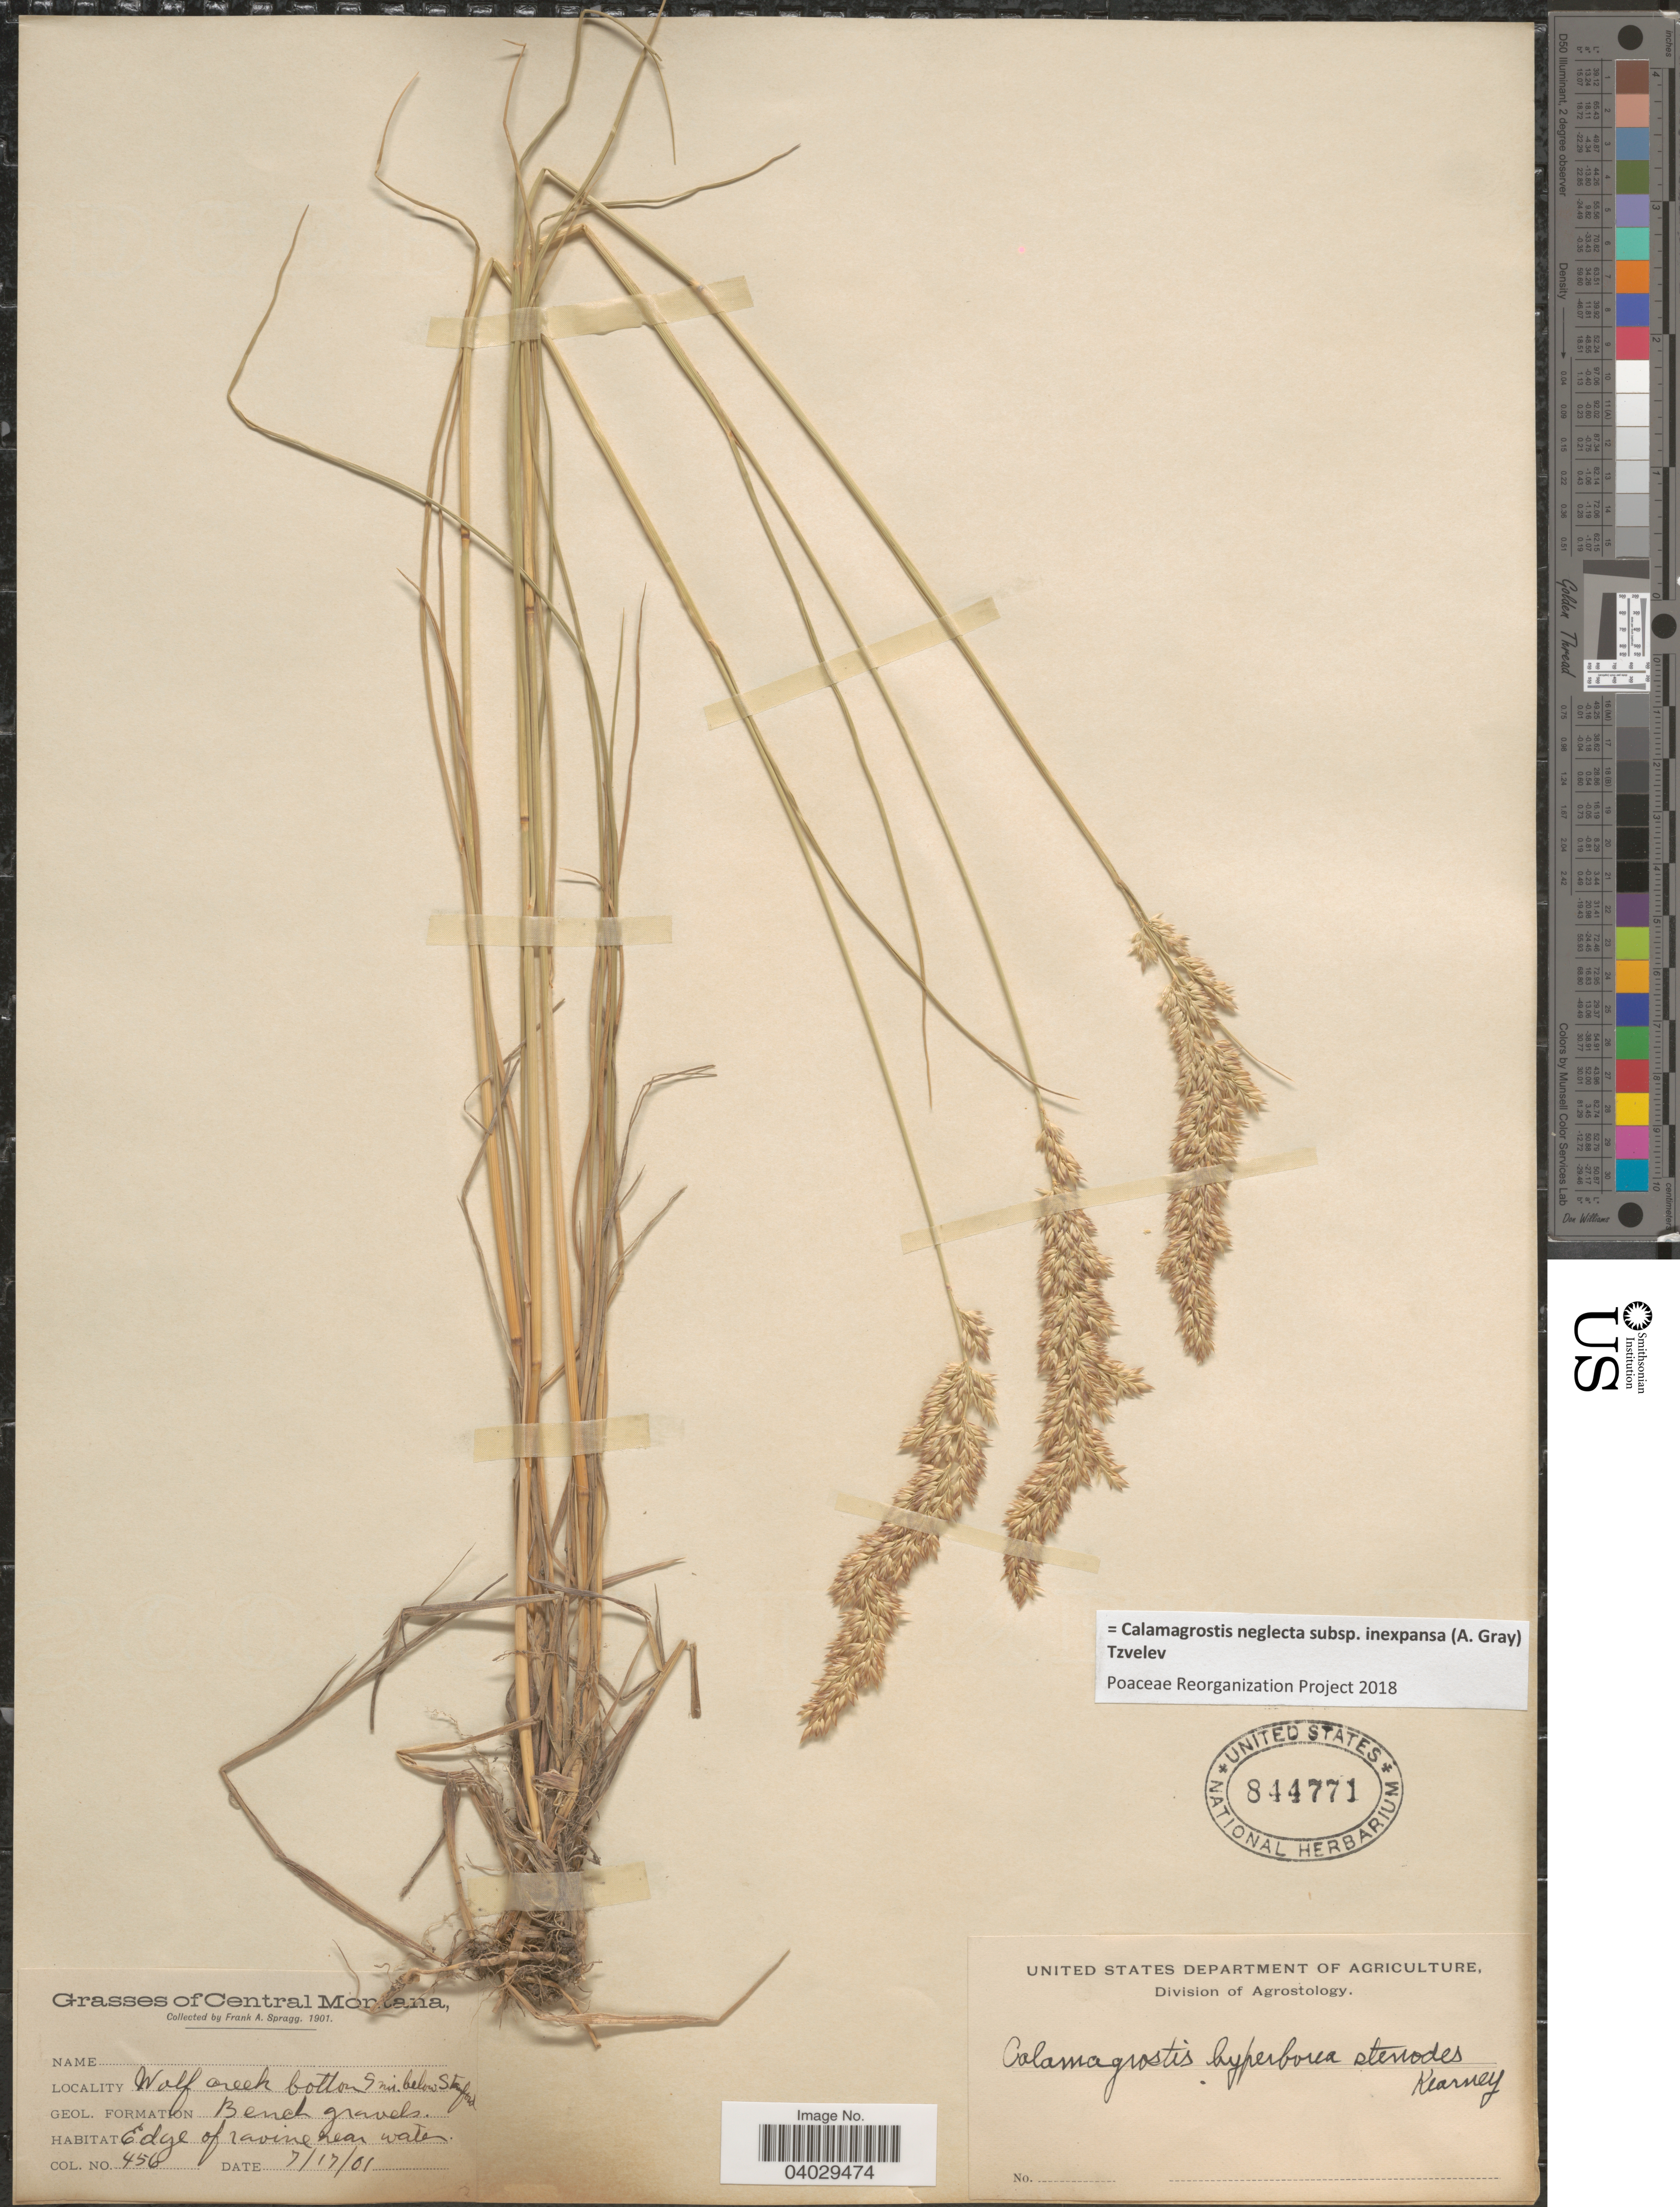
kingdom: Plantae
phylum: Tracheophyta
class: Liliopsida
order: Poales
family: Poaceae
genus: Calamagrostis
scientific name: Calamagrostis neglecta subsp. inexpansa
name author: (A. Gray) Tzvelev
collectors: F. Spragg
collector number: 456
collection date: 1901-07-17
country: United States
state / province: Montana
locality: Central Montana. Wolf creek bottom 5 mi. below Stanford. Geol. Formation Bench gravels.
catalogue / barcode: US 844771